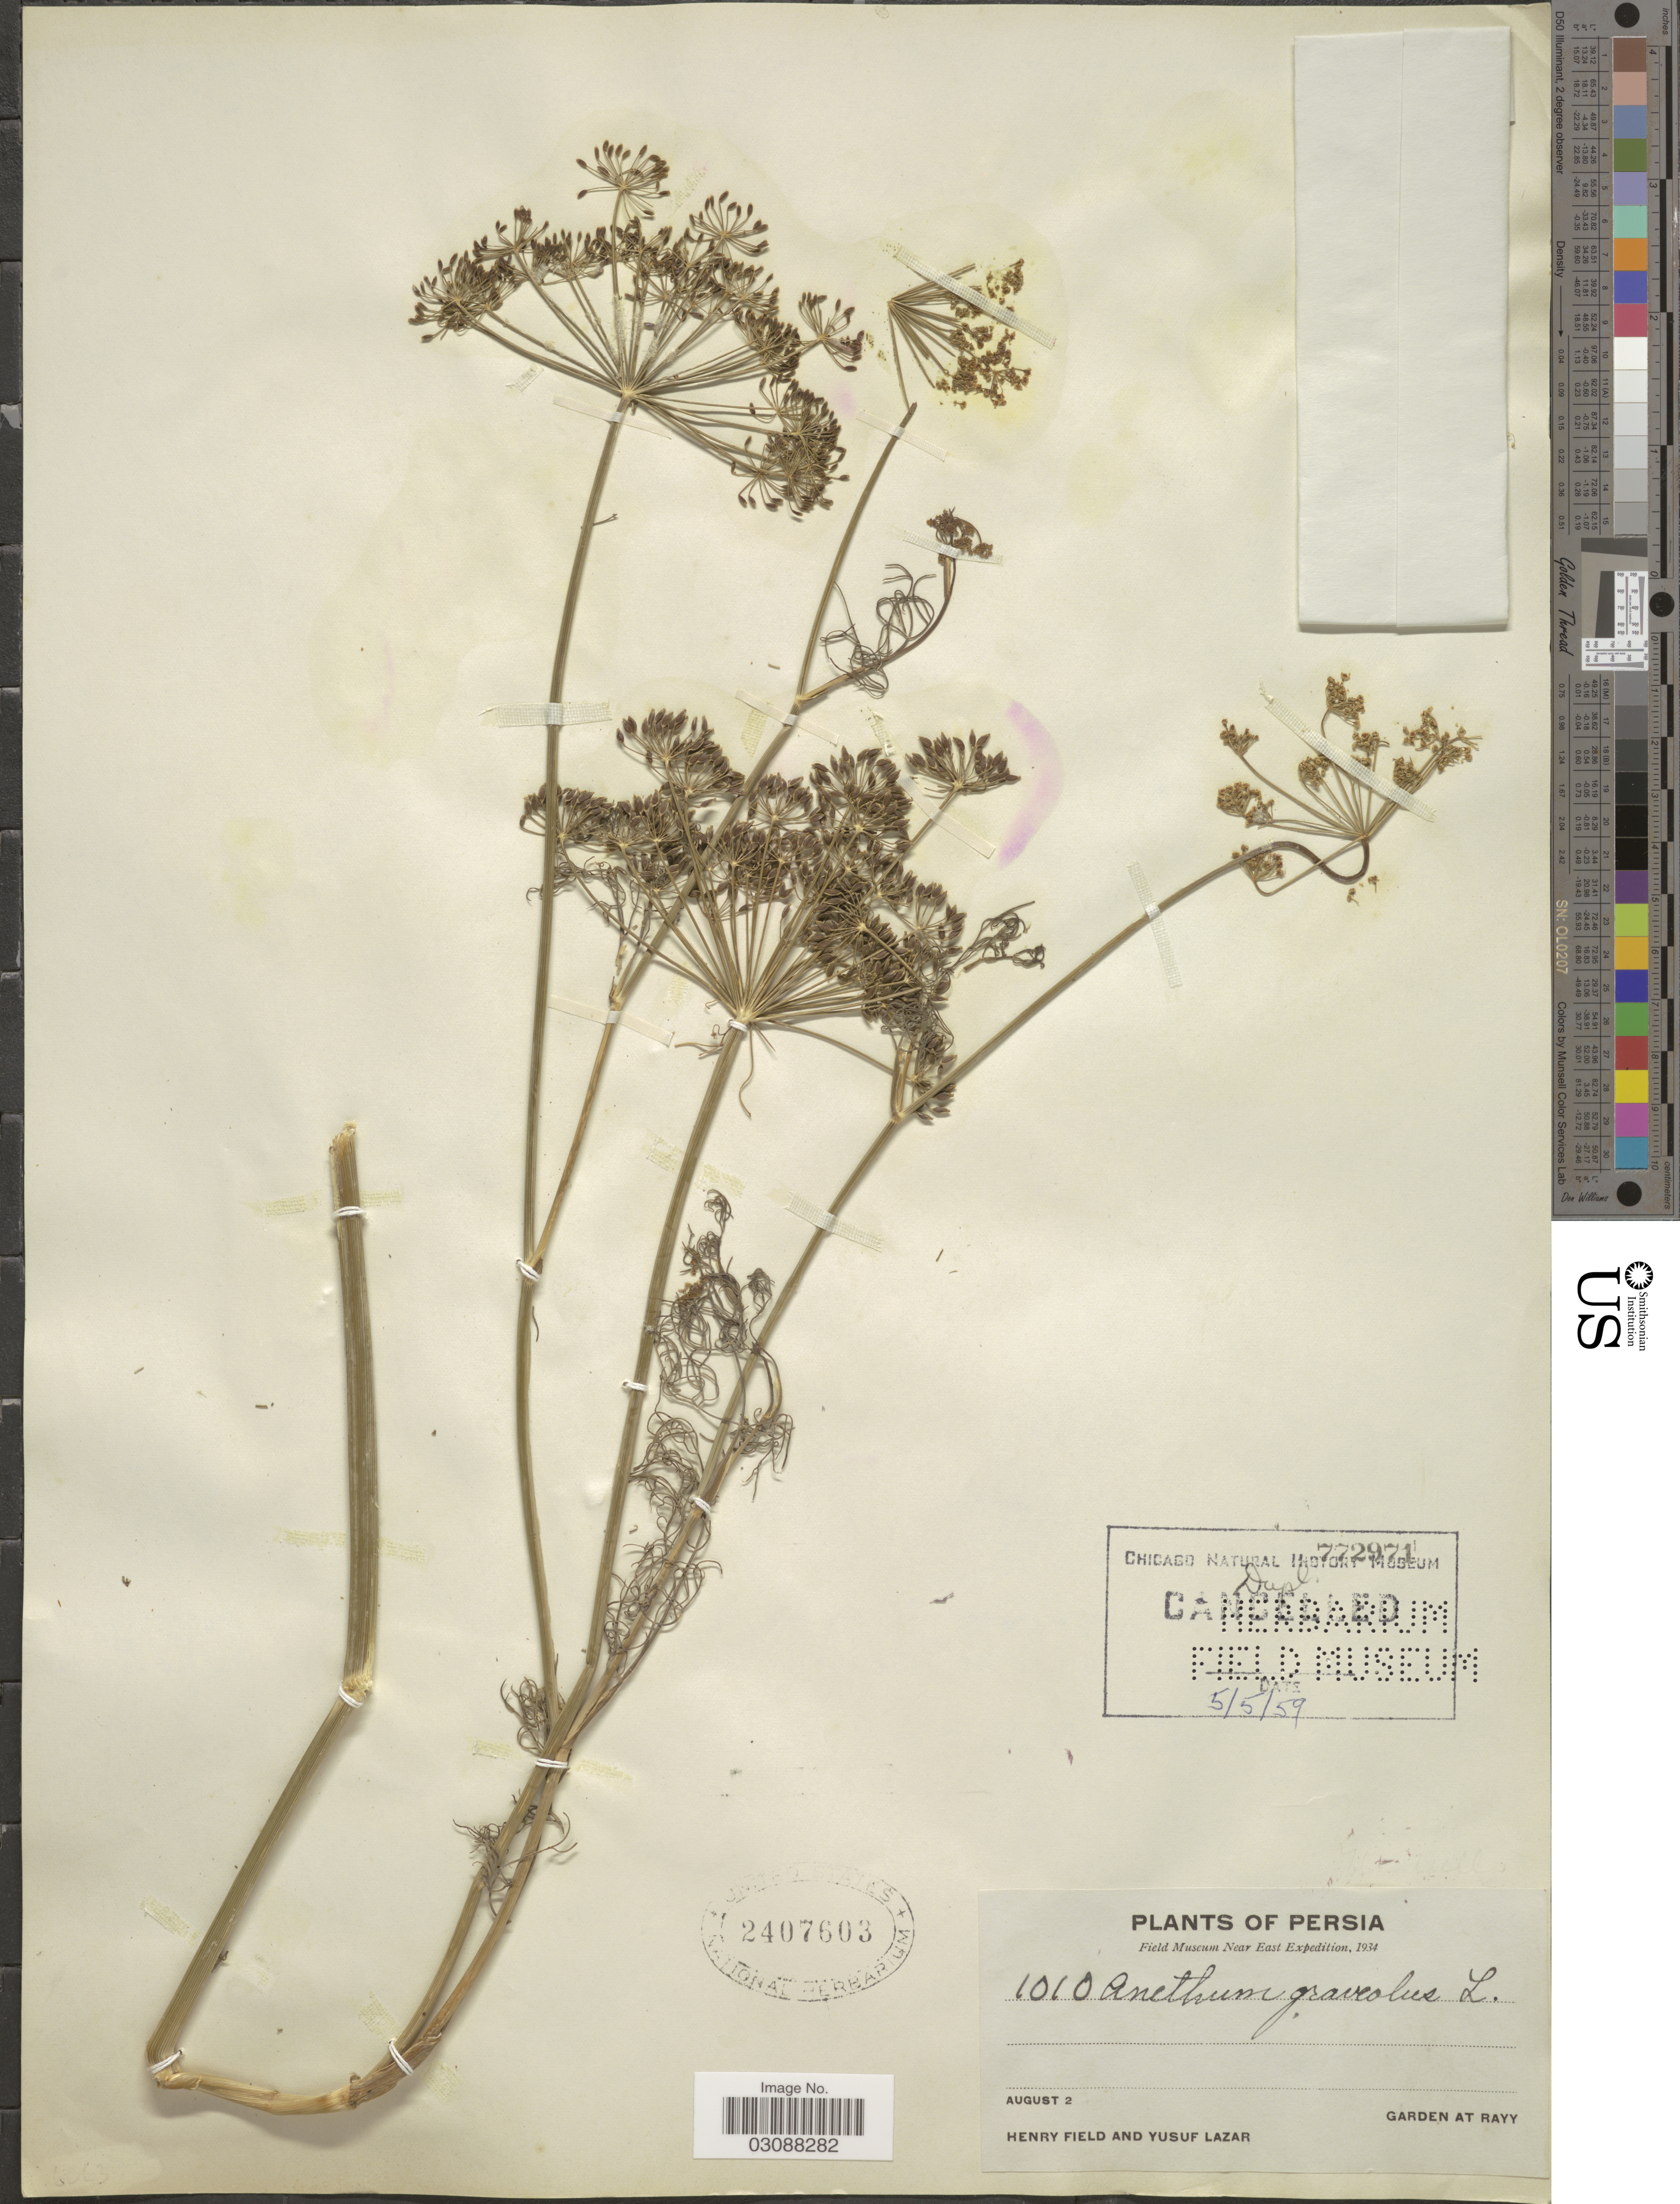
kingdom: Plantae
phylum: Tracheophyta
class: Magnoliopsida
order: Apiales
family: Apiaceae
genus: Anethum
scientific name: Anethum graveolens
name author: L.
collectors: H. Field & Y. Lazar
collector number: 1010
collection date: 1934-08-02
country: Iran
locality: Persia. Garden at Rayy.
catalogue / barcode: US 2407603